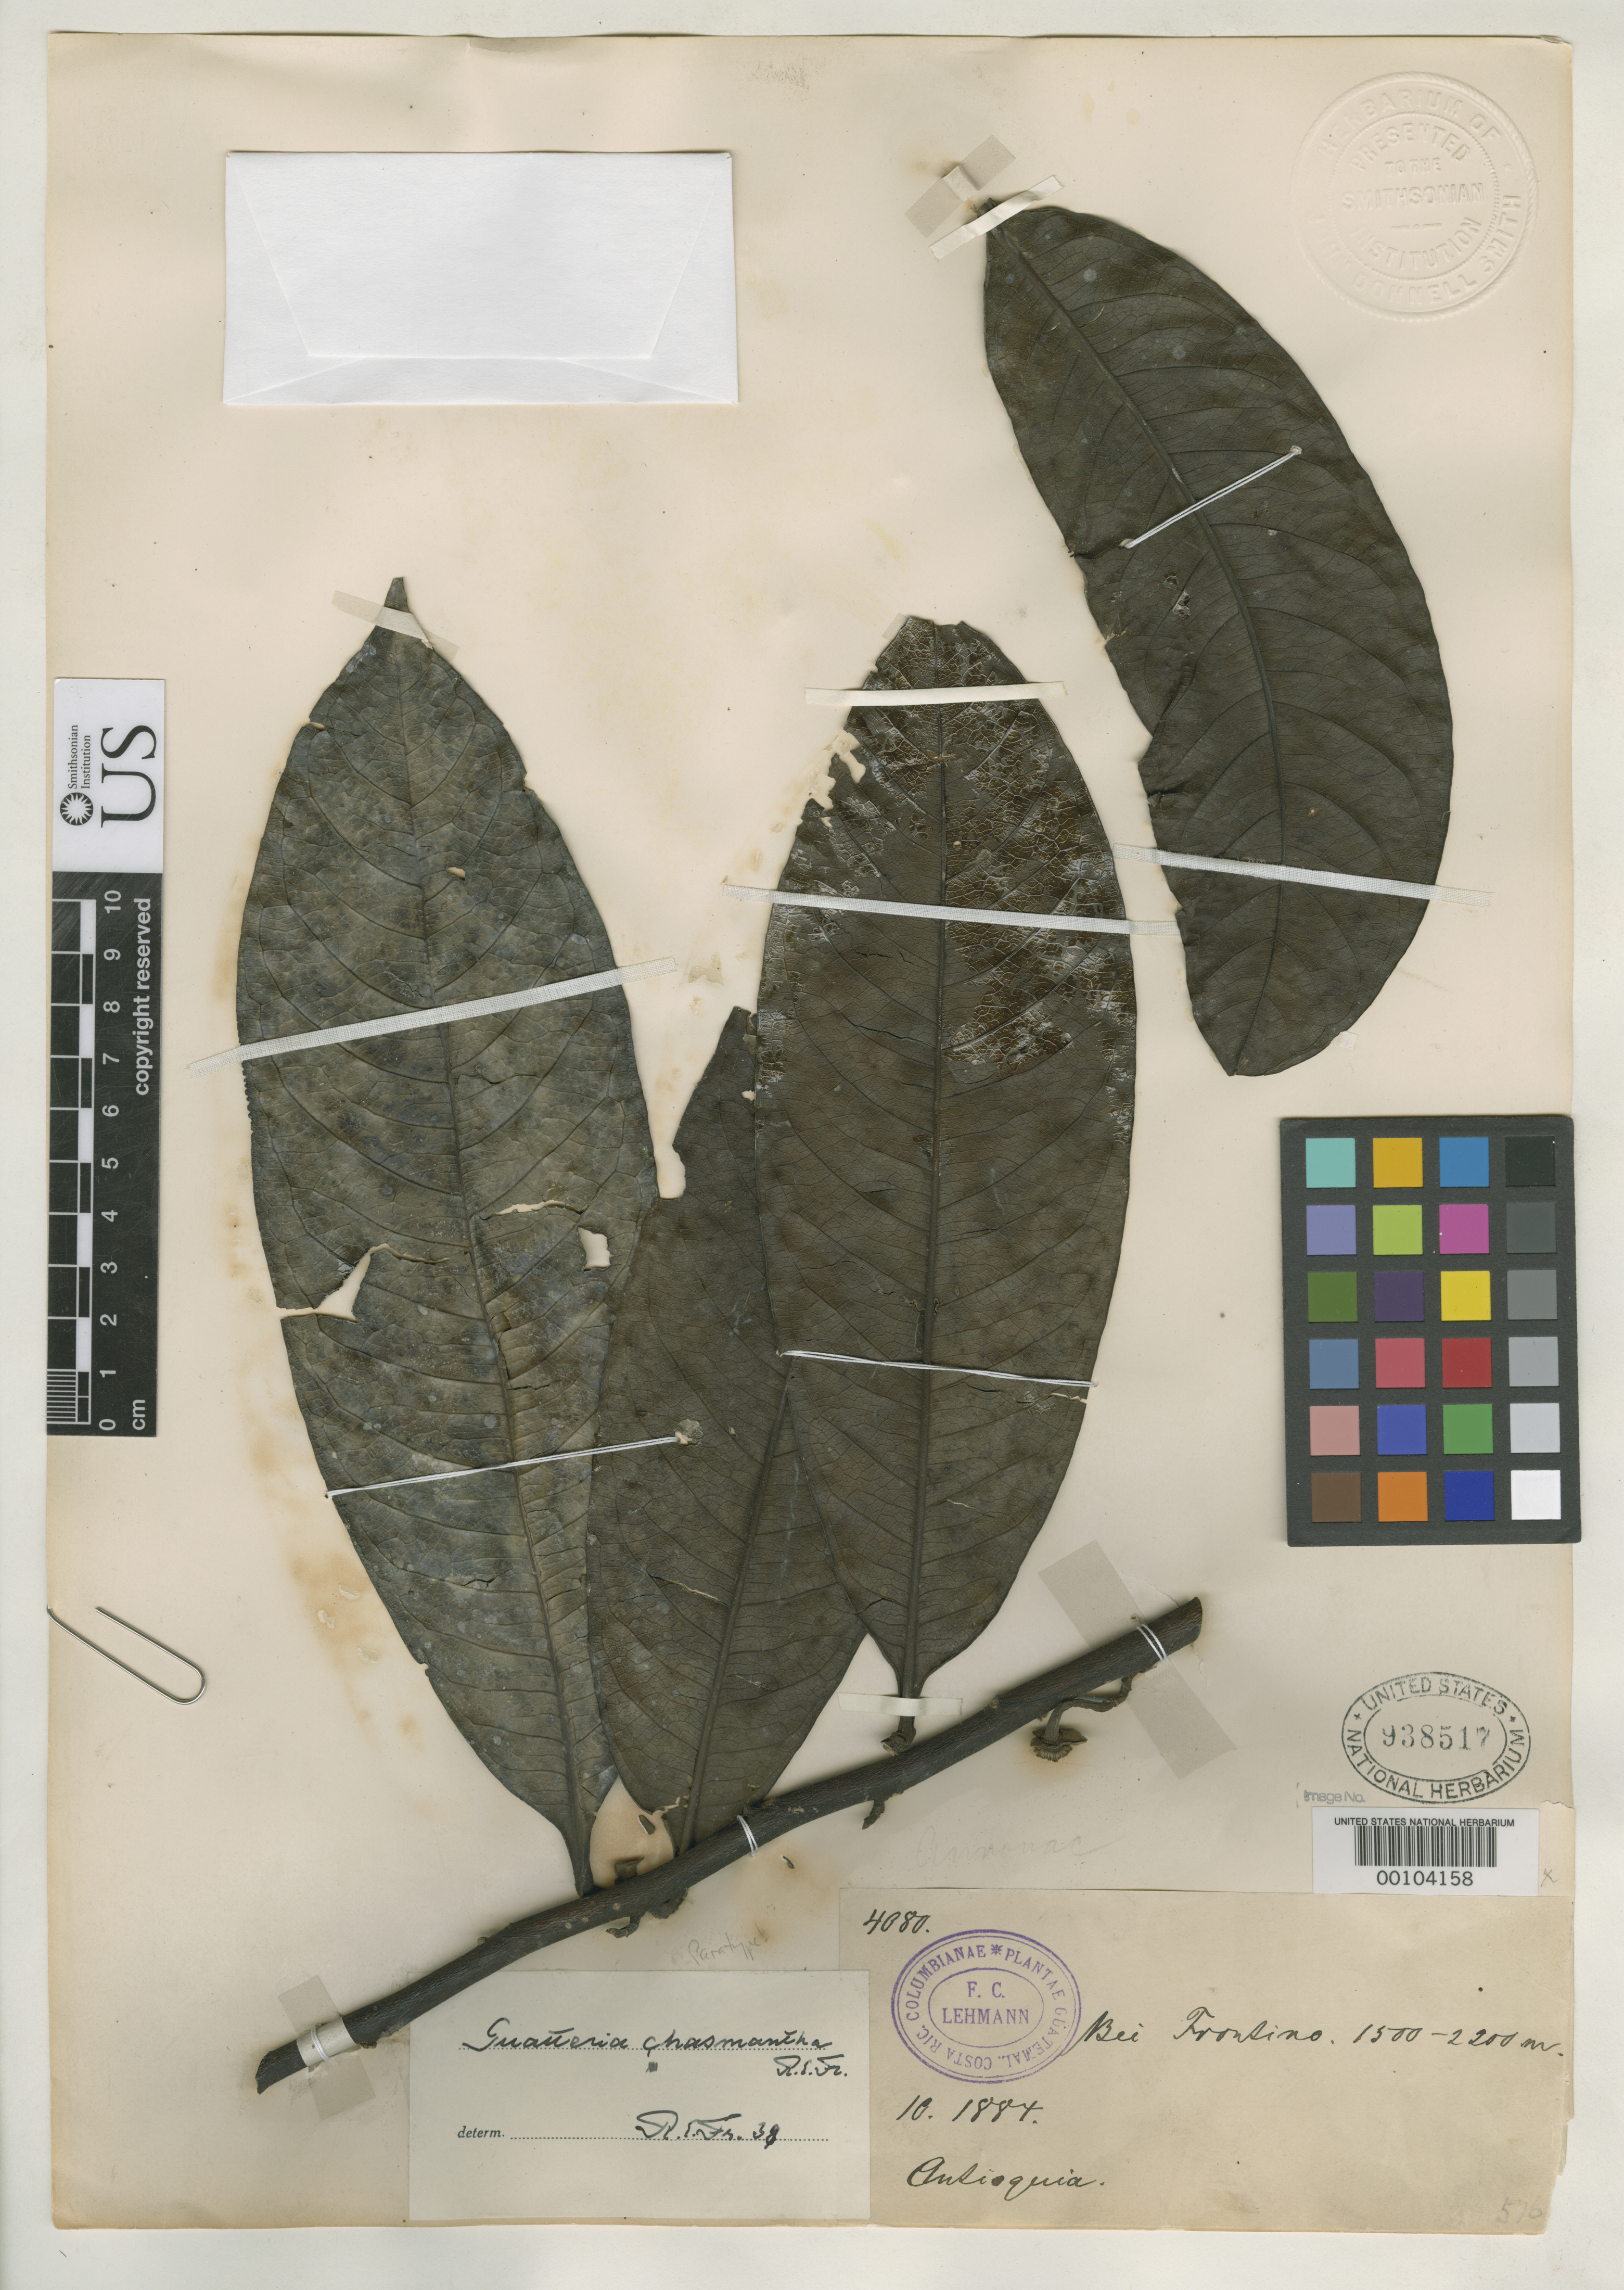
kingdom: Plantae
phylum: Tracheophyta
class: Magnoliopsida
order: Magnoliales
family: Annonaceae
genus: Guatteria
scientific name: Guatteria chasmantha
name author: R.E. Fr.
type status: Paratype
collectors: F. C. Lehmann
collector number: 4080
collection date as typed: Oct 1884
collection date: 1884-10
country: Colombia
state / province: Antioquia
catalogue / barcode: US 938517